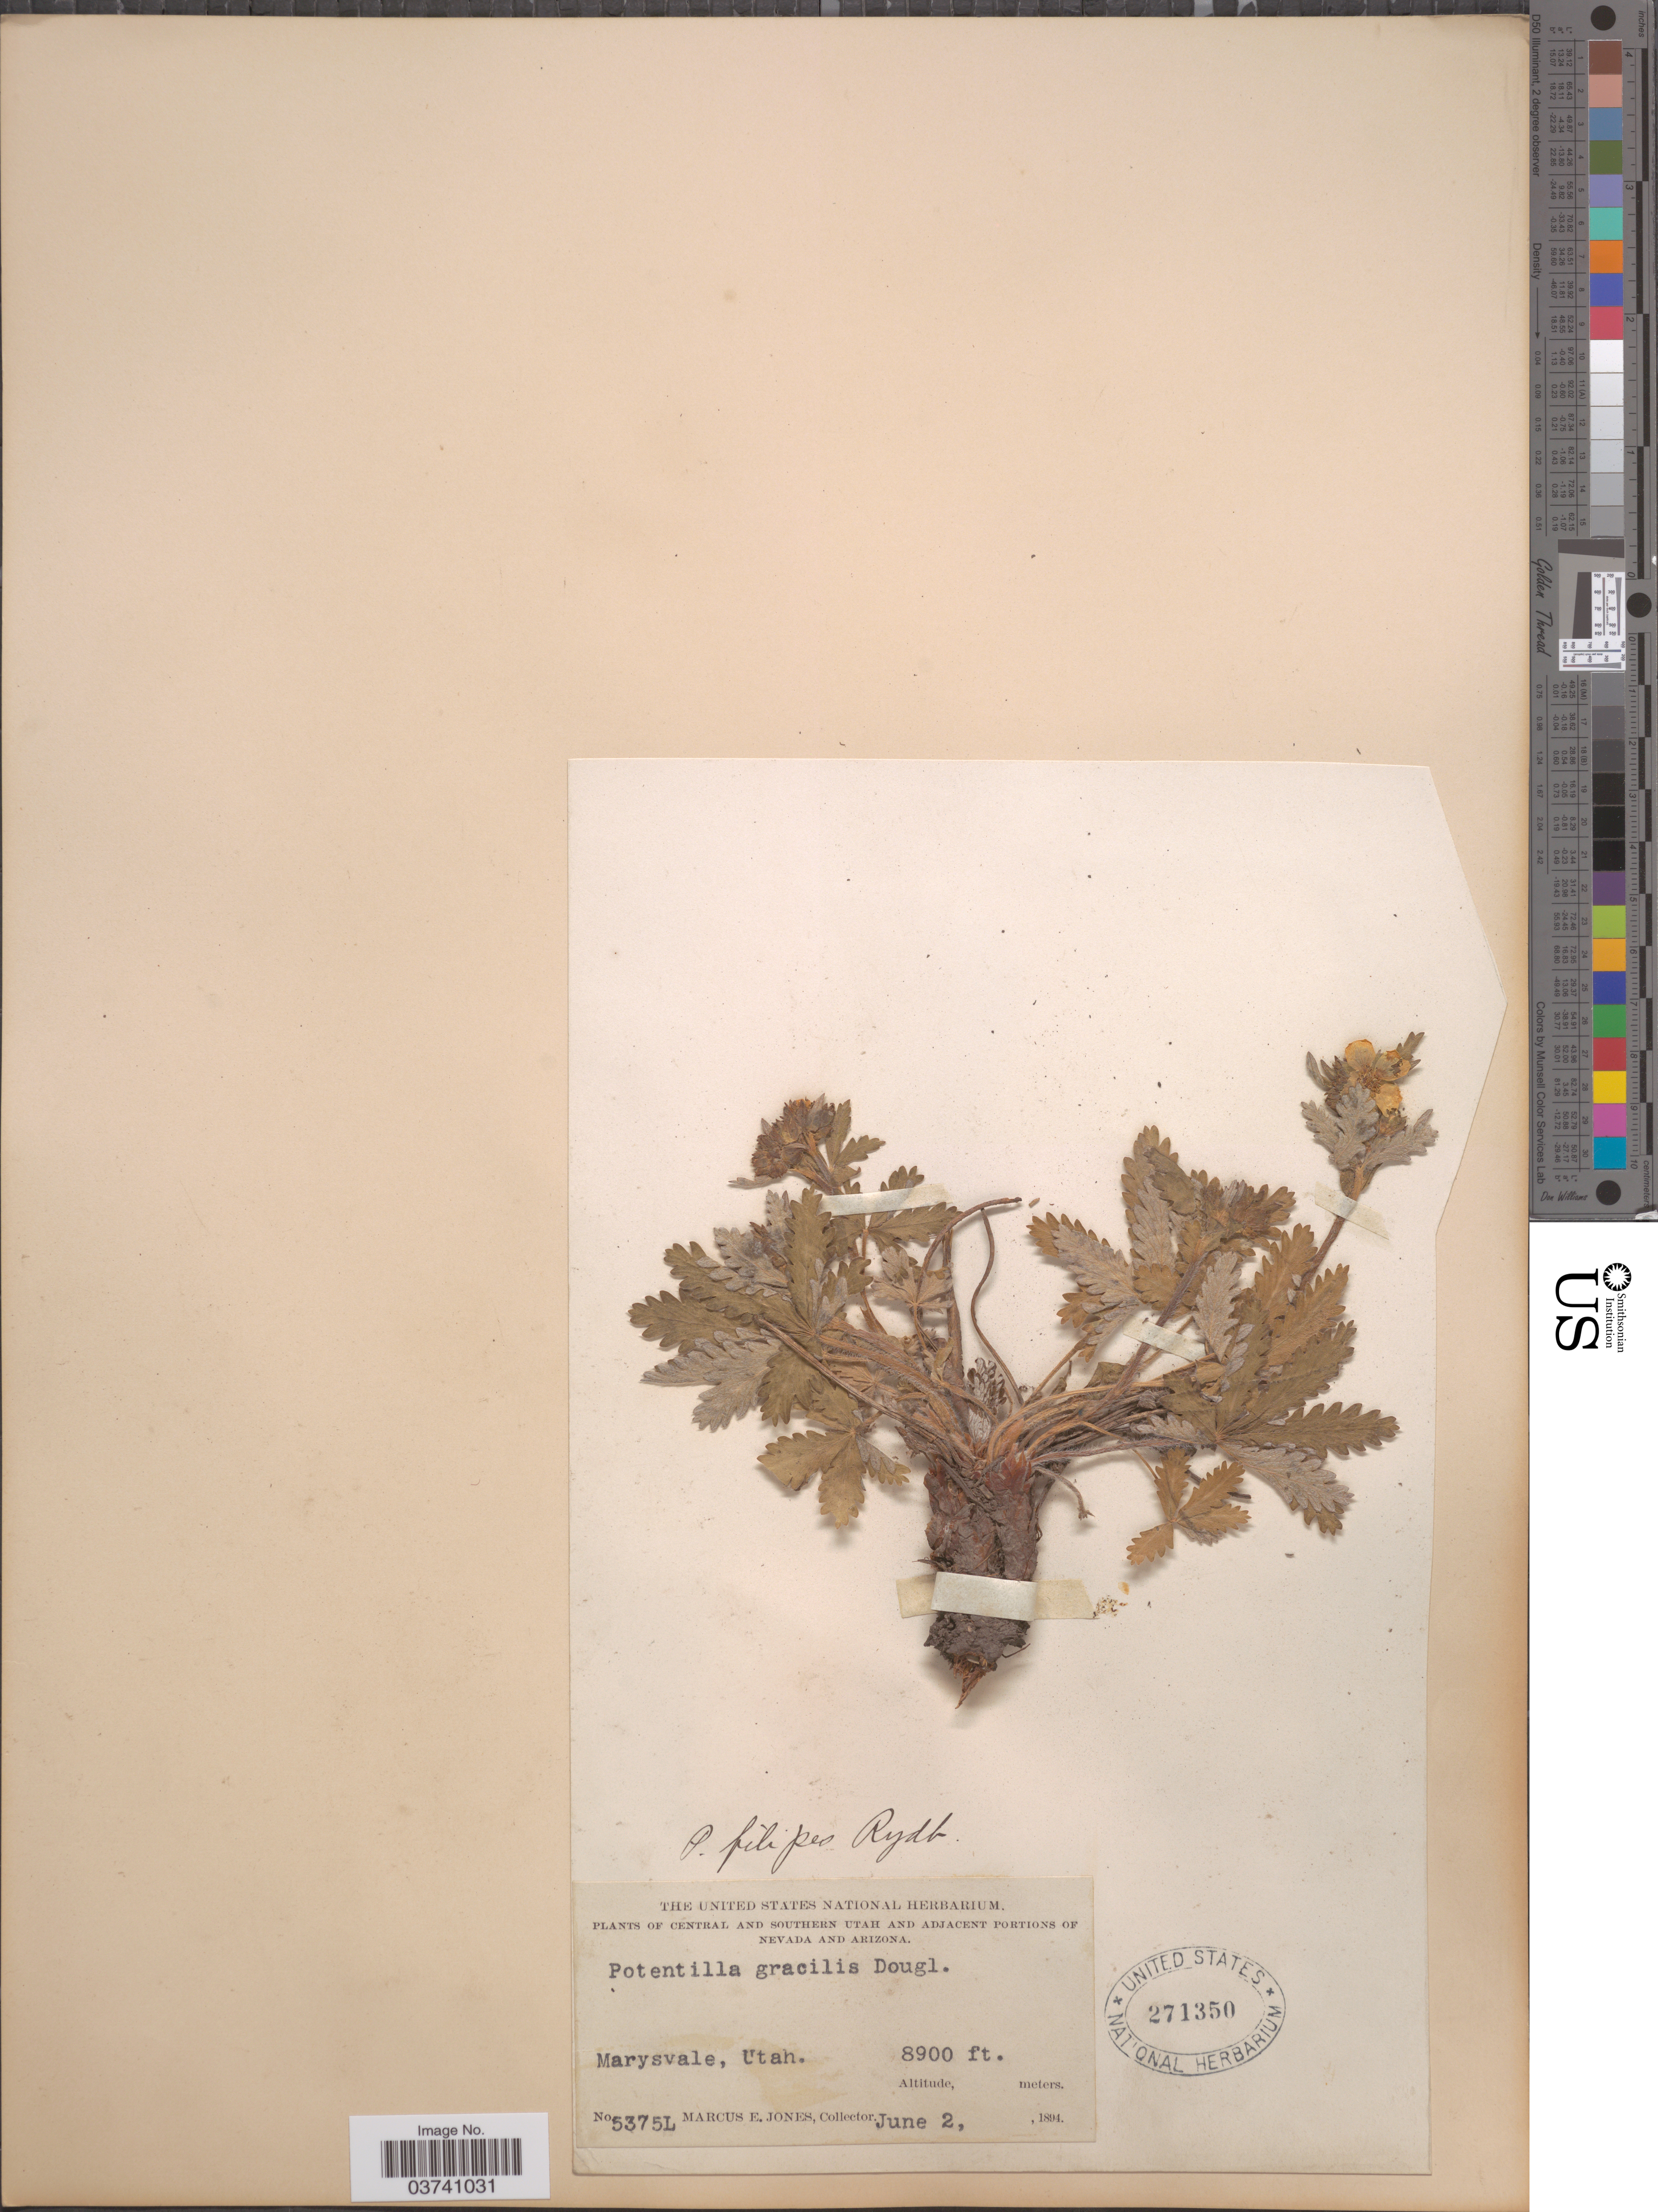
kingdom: Plantae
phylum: Tracheophyta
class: Magnoliopsida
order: Rosales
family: Rosaceae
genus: Potentilla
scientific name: Potentilla pulcherrima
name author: Lehm.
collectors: M. E. Jones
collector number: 5375L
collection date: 1894-06-02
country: United States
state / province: Utah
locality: Central and Southern Utah. Marysvale.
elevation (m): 2713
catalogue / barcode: US 271350